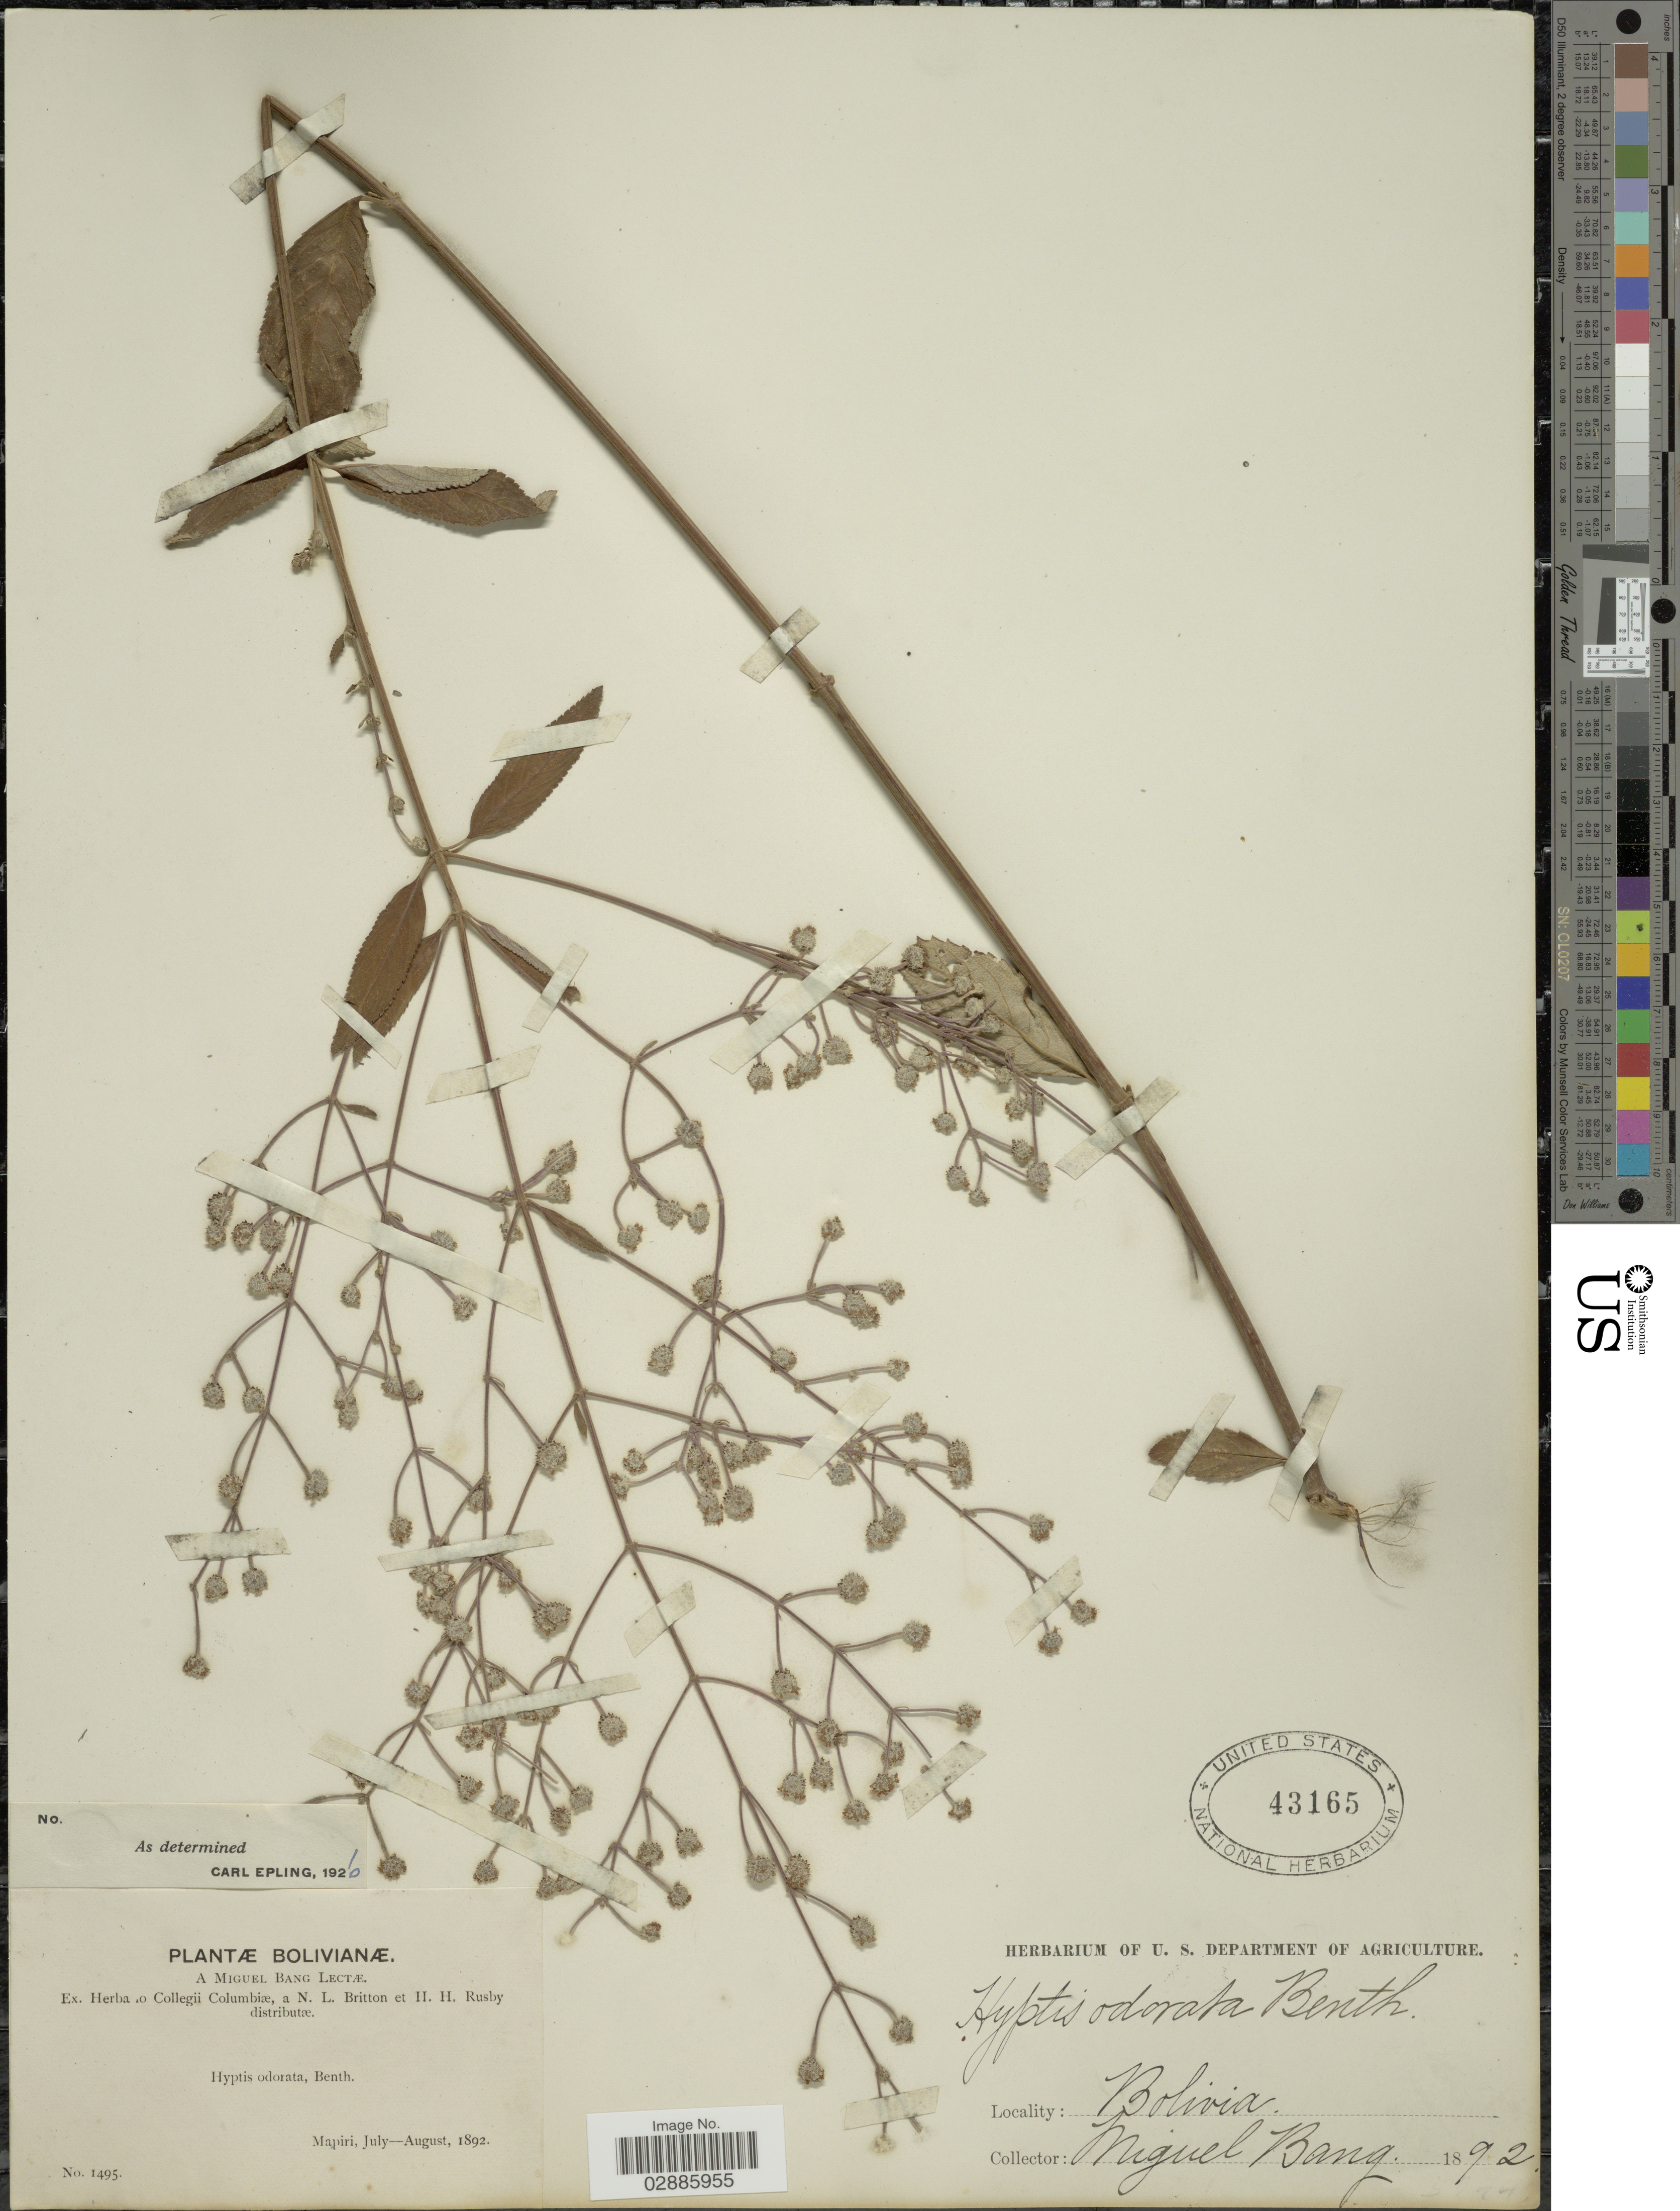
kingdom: Plantae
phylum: Tracheophyta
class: Magnoliopsida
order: Lamiales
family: Lamiaceae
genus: Hyptis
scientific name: Hyptis odorata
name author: Benth.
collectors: M. Bang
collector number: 1495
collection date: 1892-07/1892-08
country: Bolivia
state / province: La Paz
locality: Mapiri.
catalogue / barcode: US 43165